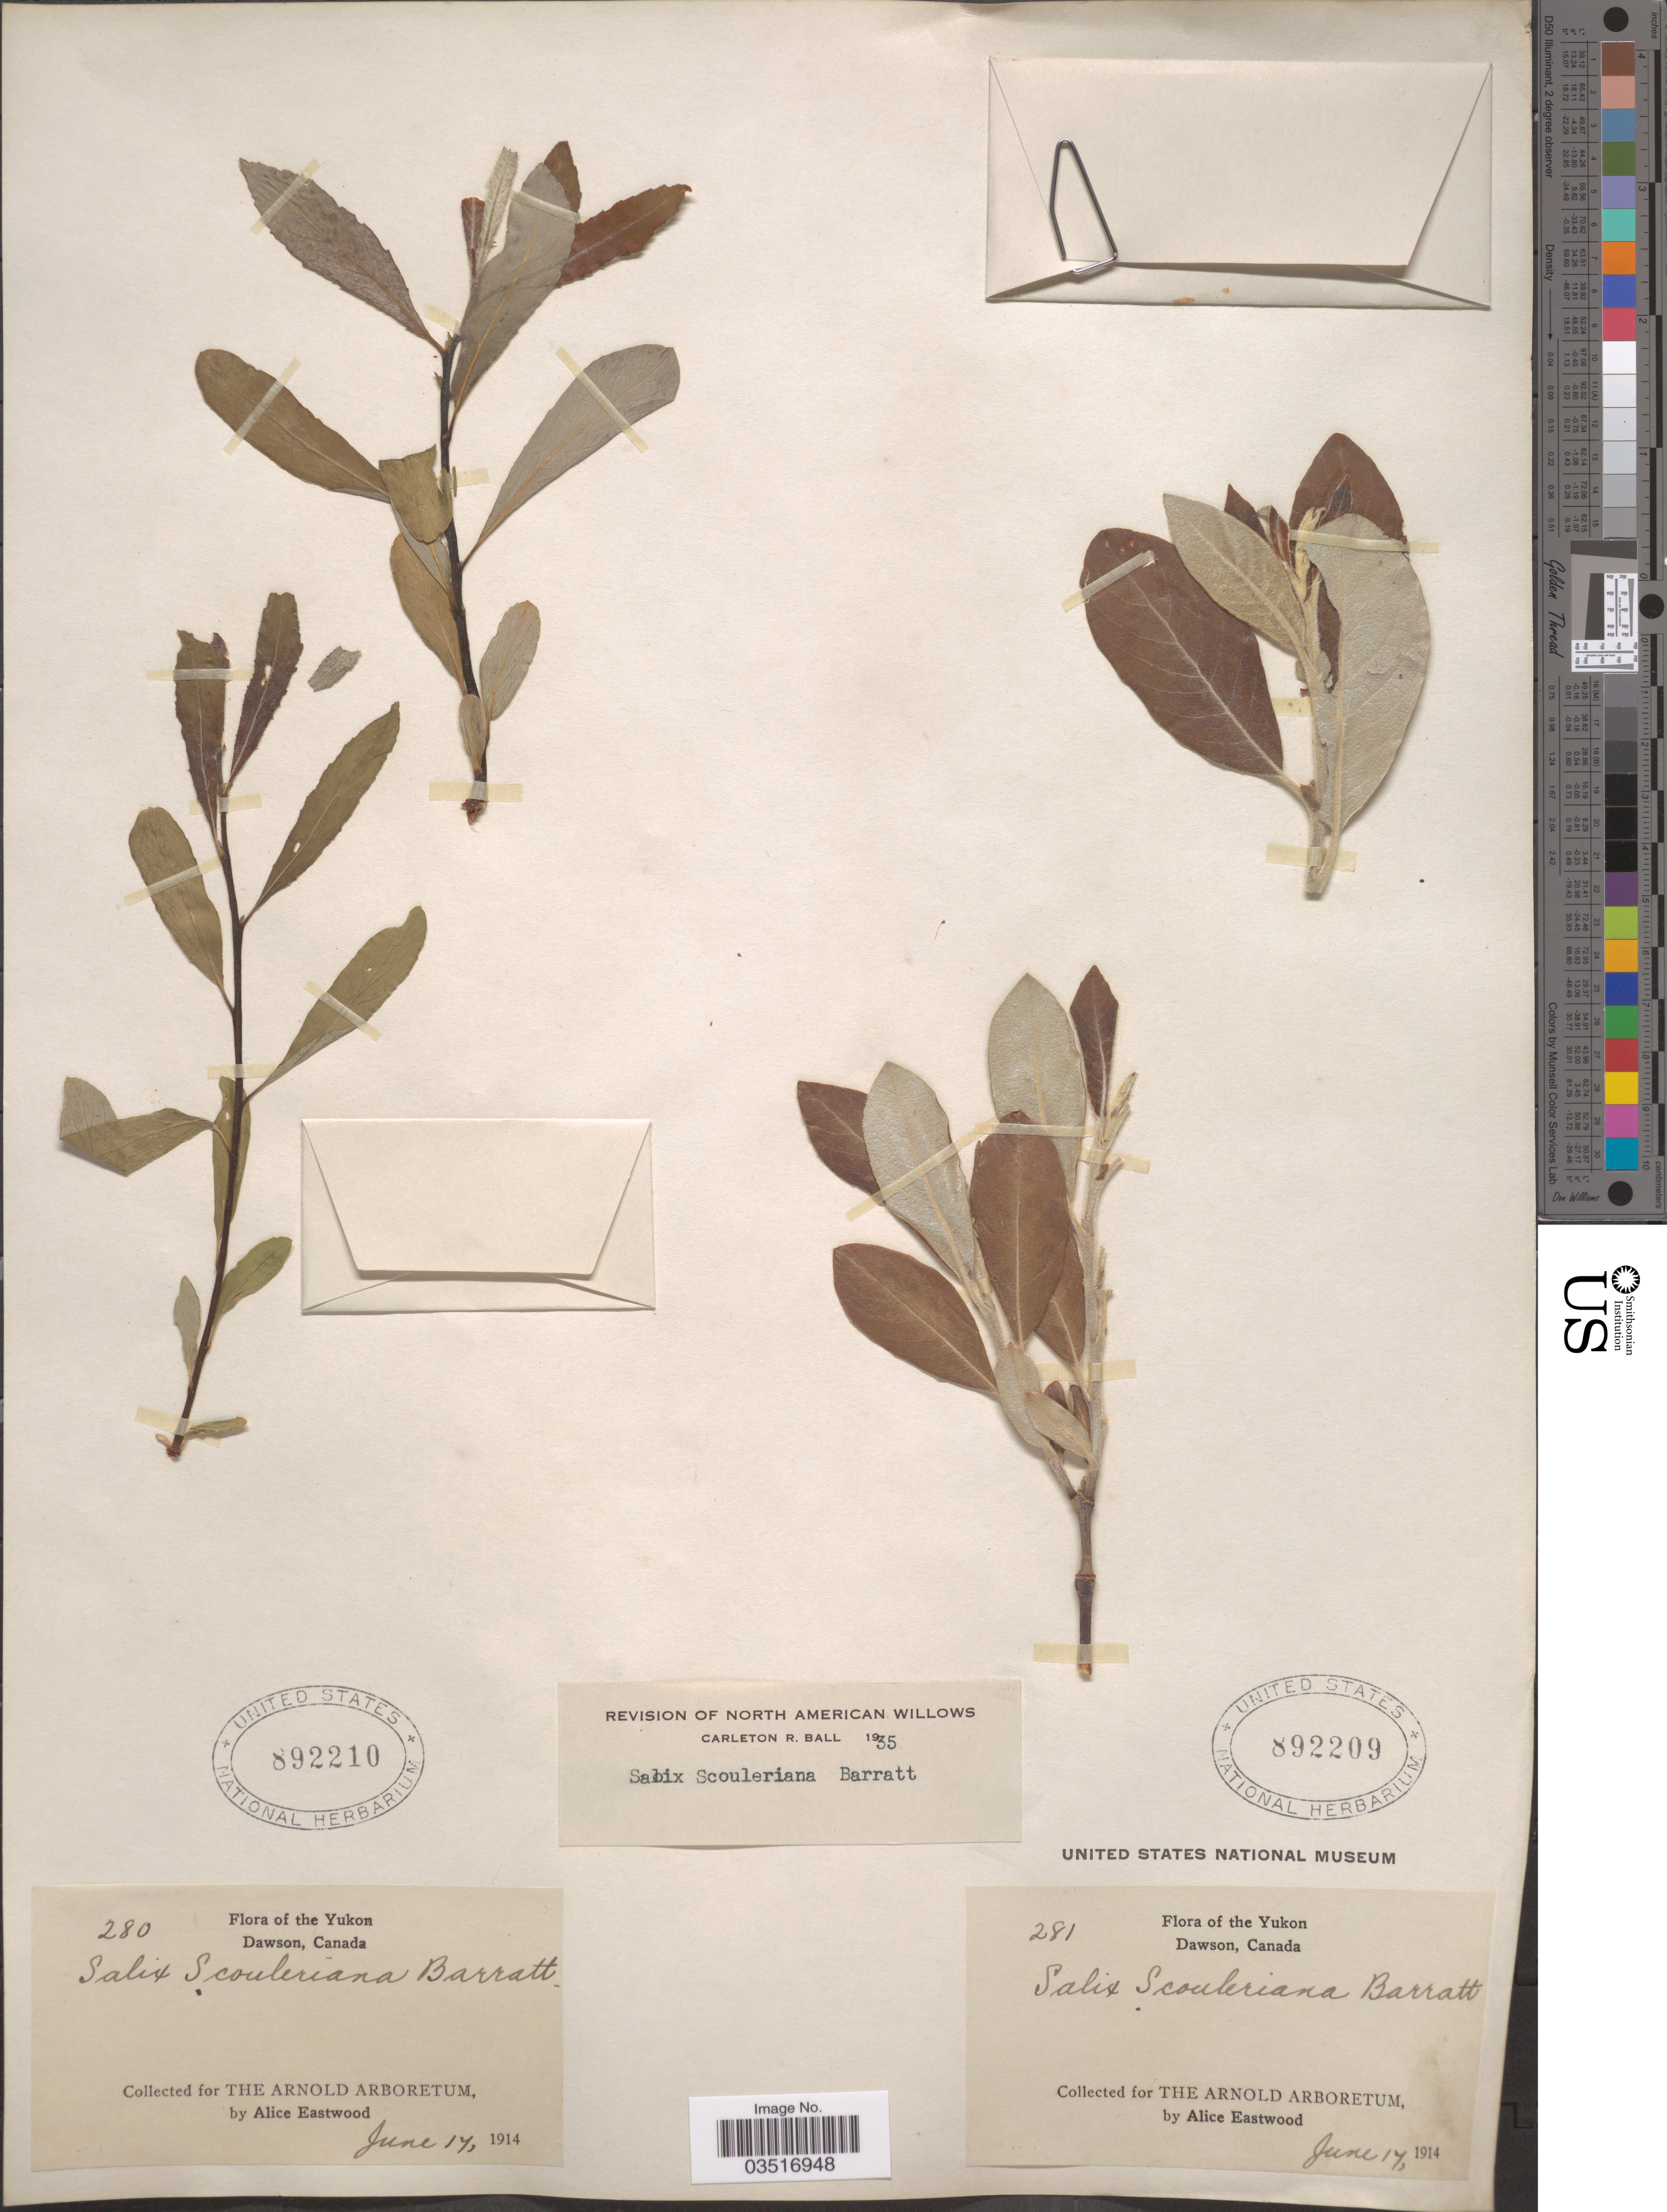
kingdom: Plantae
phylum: Tracheophyta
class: Magnoliopsida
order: Malpighiales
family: Salicaceae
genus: Salix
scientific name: Salix scouleriana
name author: Barratt ex Hook.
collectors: A. Eastwood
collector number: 281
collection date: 1914-06-17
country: Canada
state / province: Yukon Territory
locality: Yukon. Dawson.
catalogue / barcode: US 892209-2